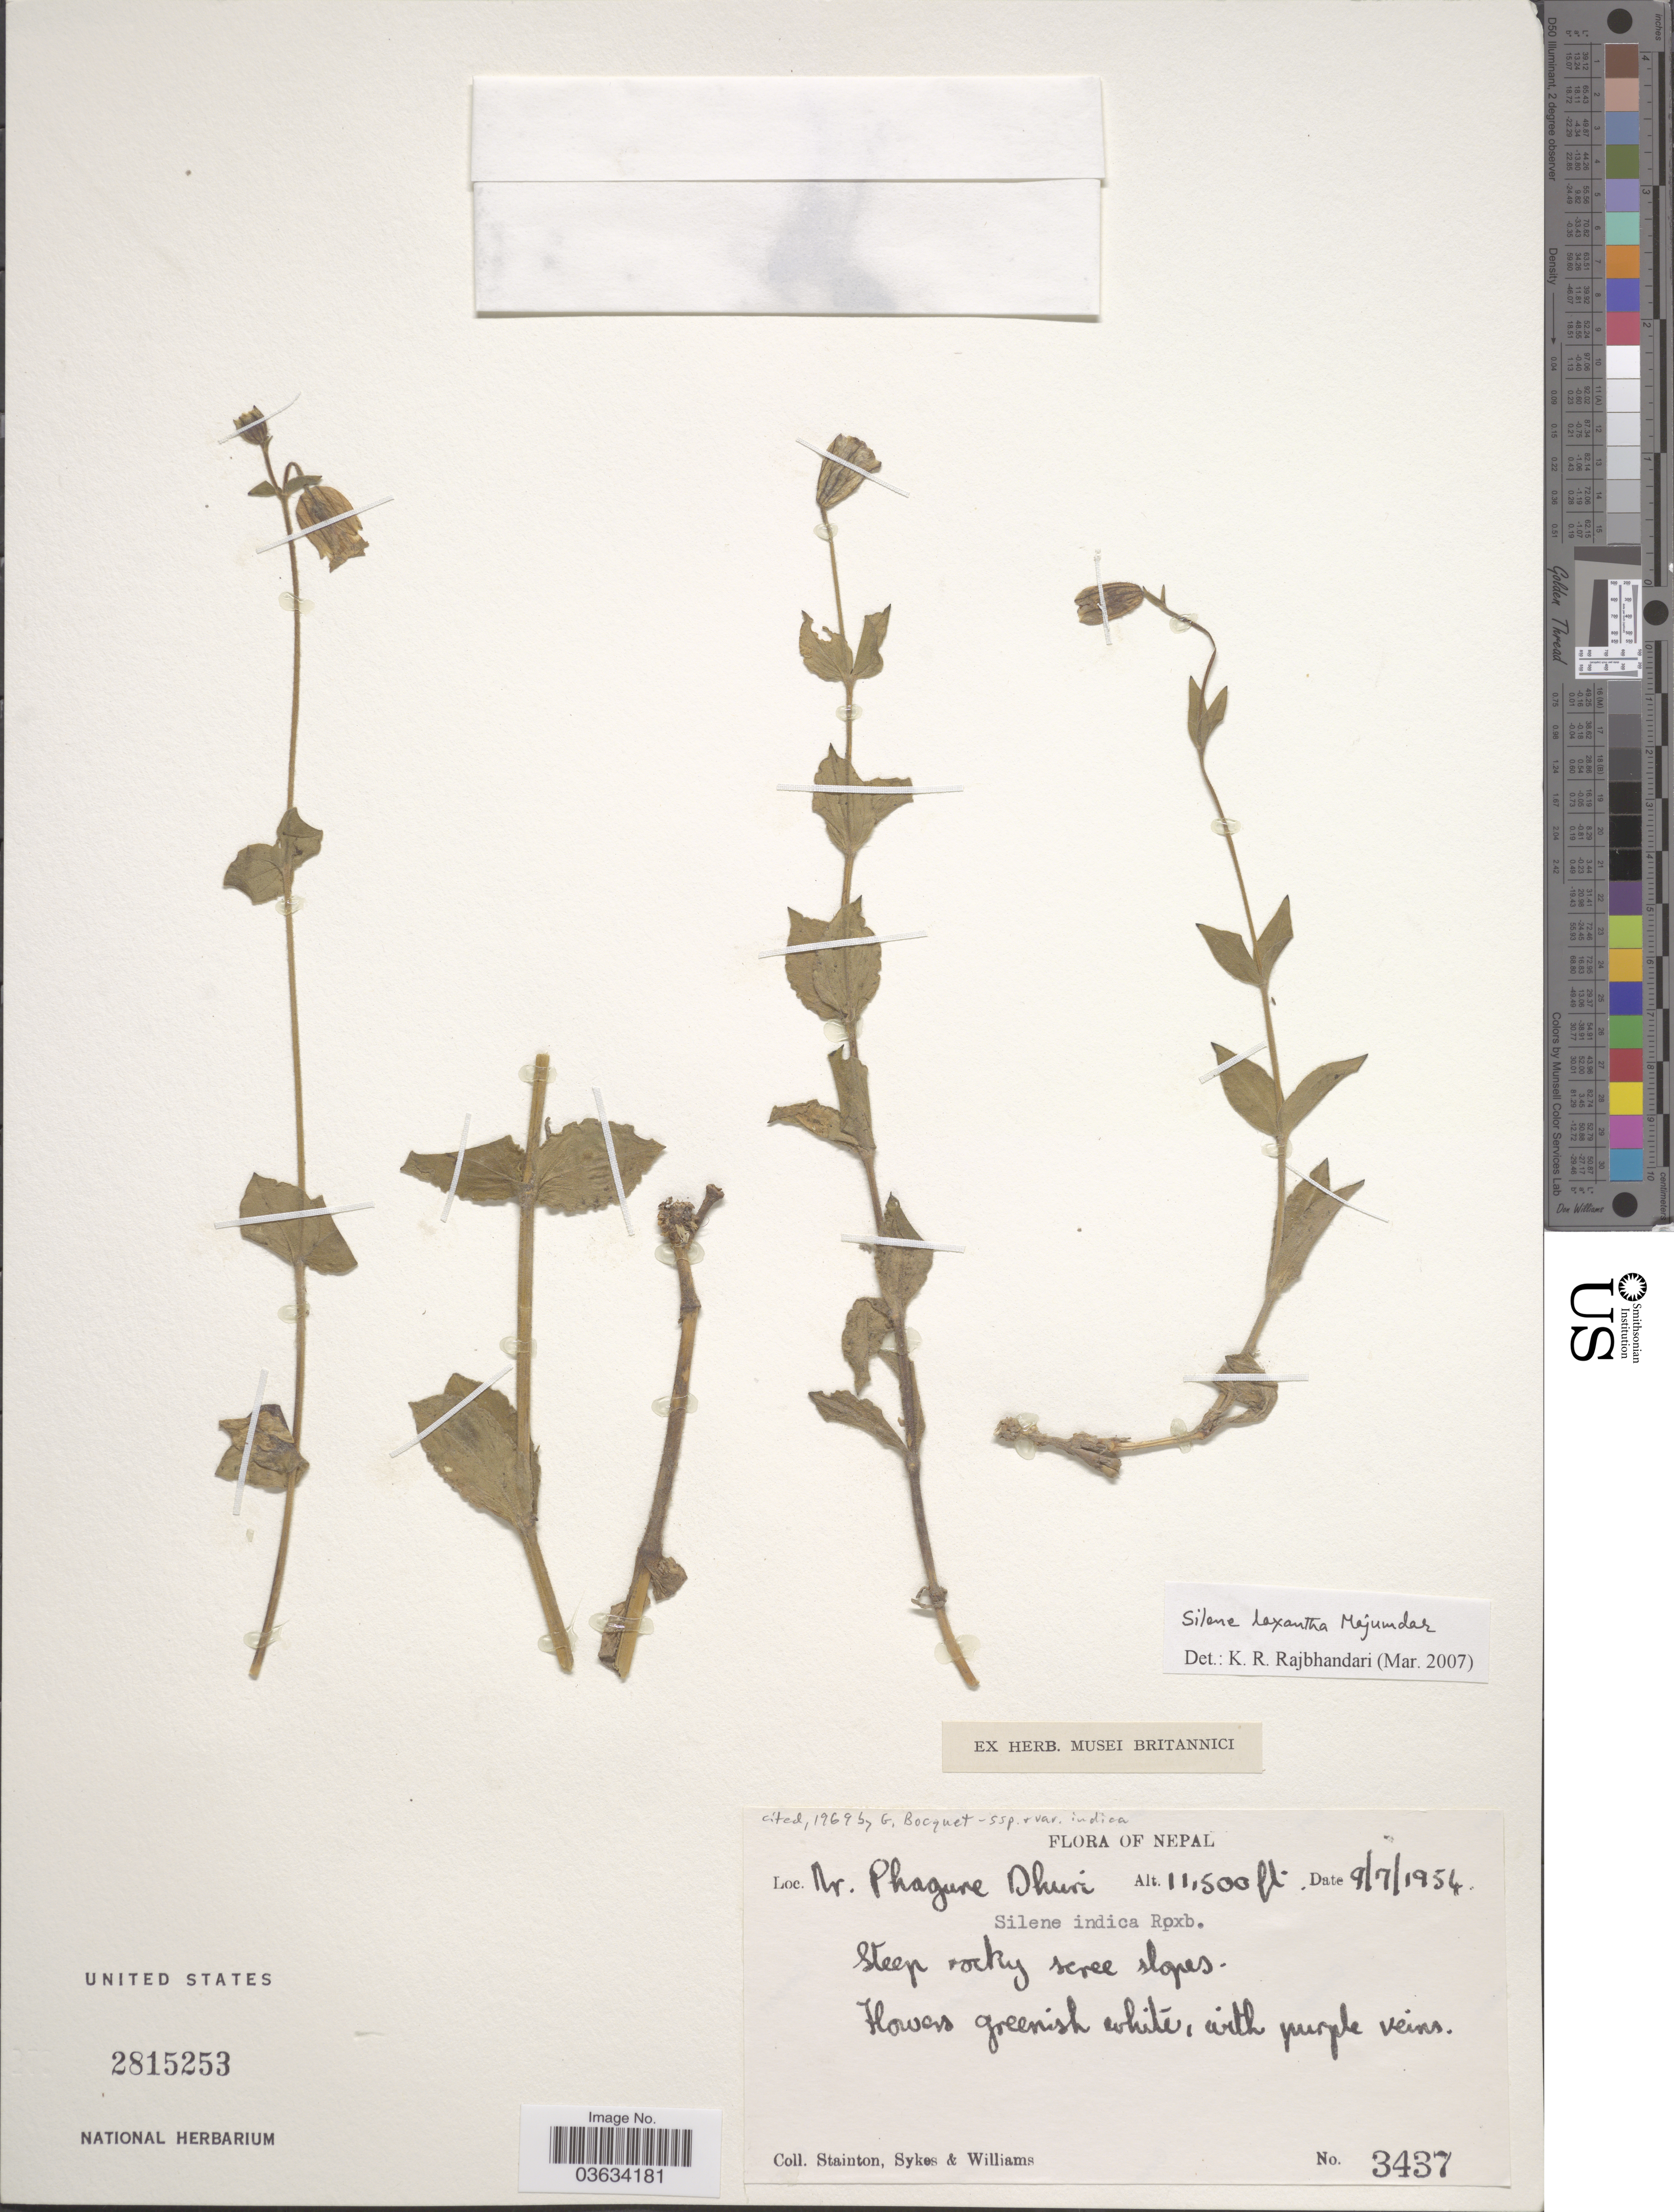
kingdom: Plantae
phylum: Tracheophyta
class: Magnoliopsida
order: Caryophyllales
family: Caryophyllaceae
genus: Silene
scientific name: Silene laxantha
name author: Majumdar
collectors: -. Stainton, Sykes, -- & -- Williams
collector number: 3437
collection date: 1954-07-08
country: Nepal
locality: Nr. Phagure Dhuri.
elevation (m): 3505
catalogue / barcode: US 2815253